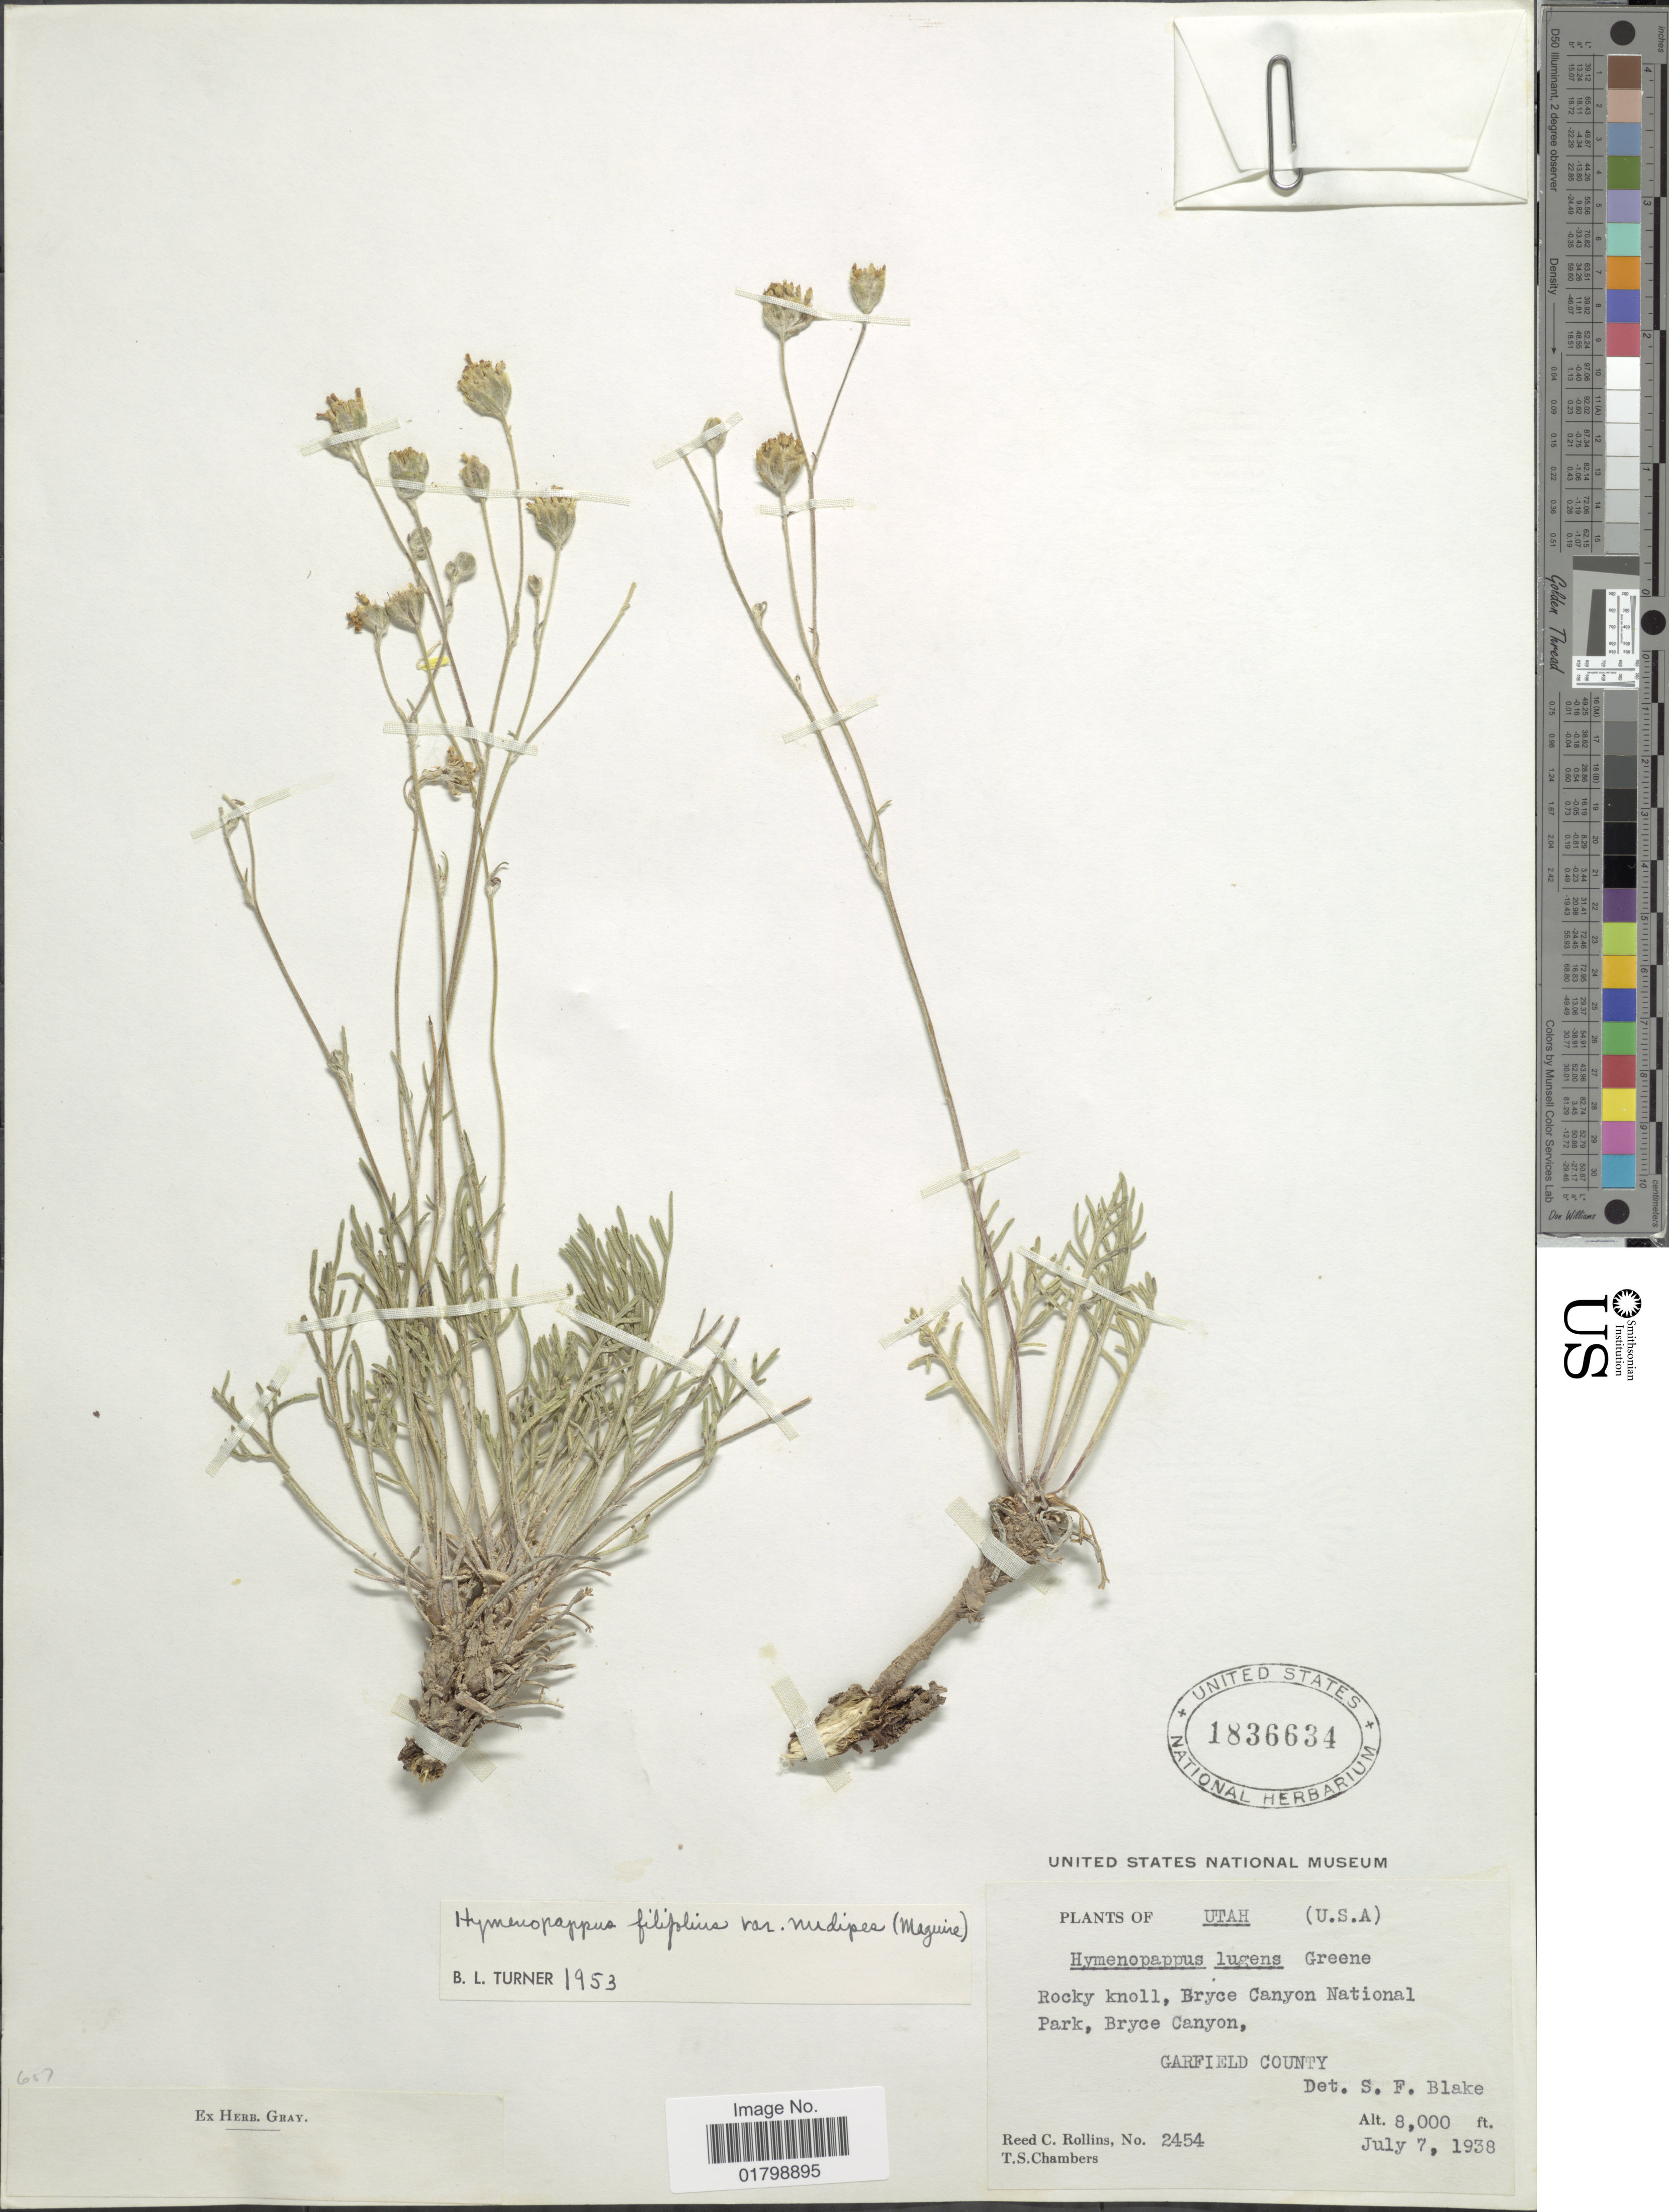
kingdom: Plantae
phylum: Tracheophyta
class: Magnoliopsida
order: Asterales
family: Asteraceae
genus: Hymenopappus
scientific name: Hymenopappus filifolius var. nudipes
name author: (Maguire) B.L. Turner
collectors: R. C. Rollins & T. Chambers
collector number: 2454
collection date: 1938-07-07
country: United States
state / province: Utah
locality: Bryce Canyon National Park, Bryce Canyon, Garfield County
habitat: rocky knoll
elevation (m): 2438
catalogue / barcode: US 1836634